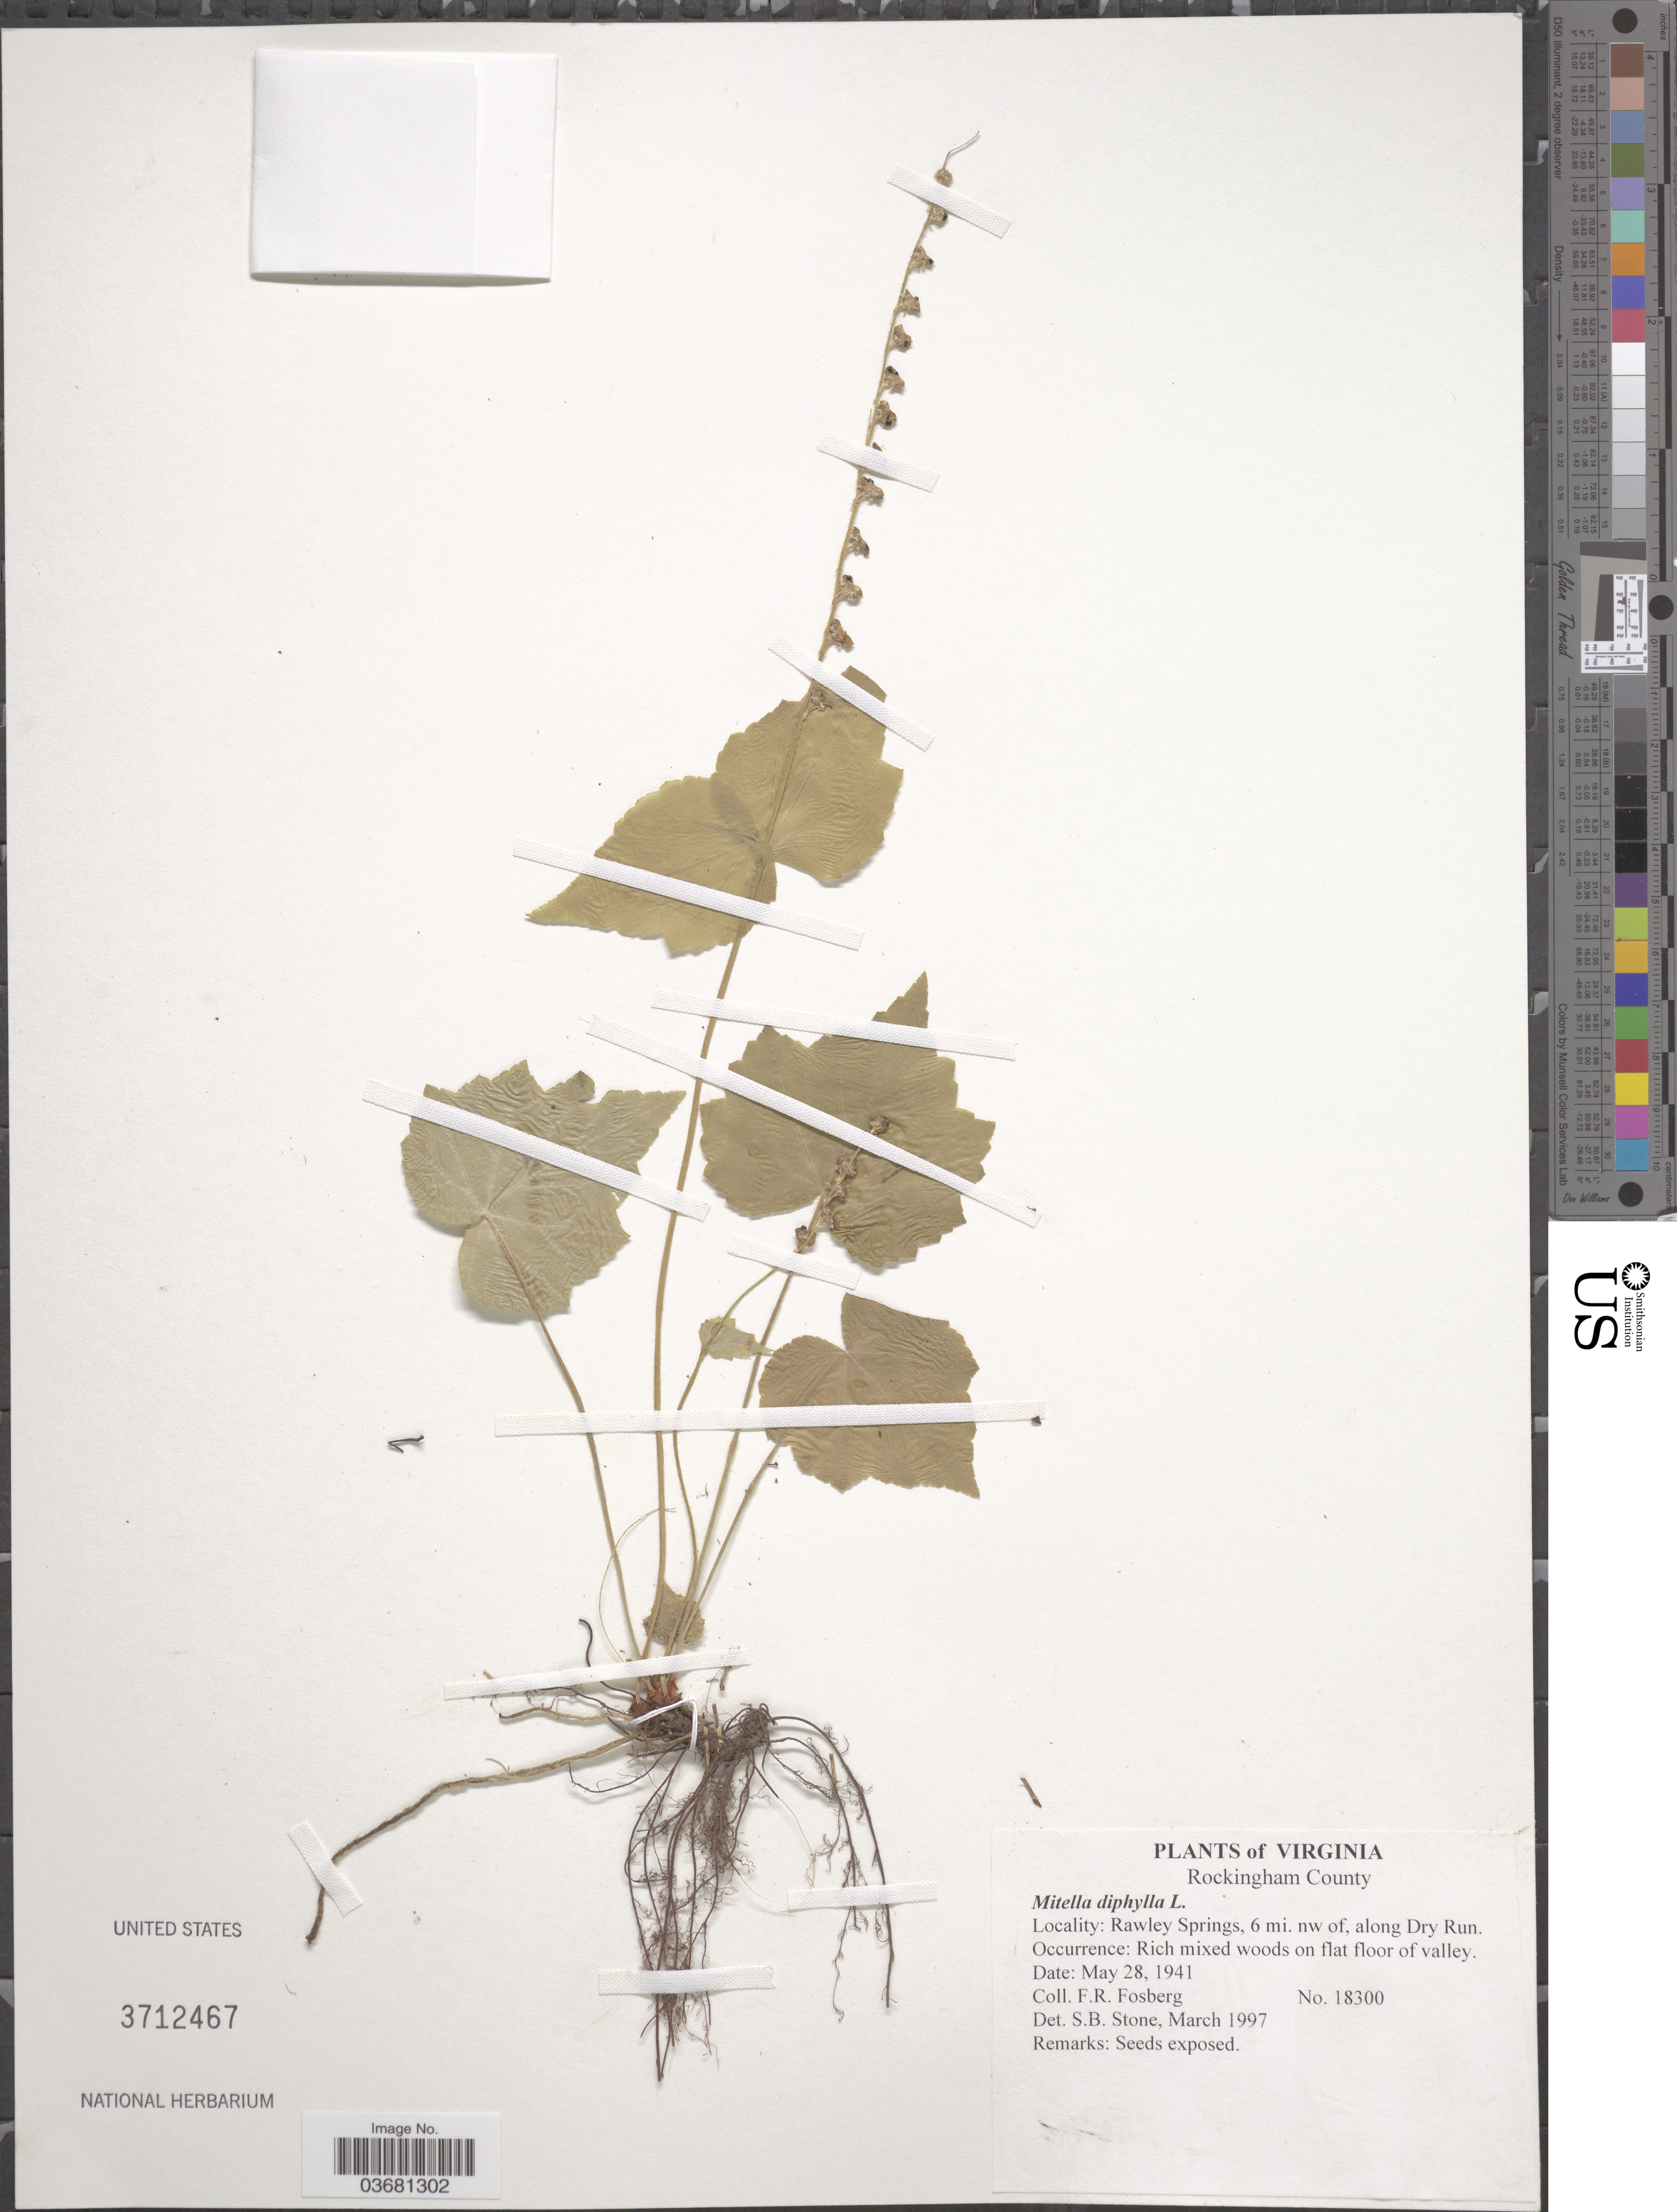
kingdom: Plantae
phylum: Tracheophyta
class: Magnoliopsida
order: Saxifragales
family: Saxifragaceae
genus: Mitella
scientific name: Mitella diphylla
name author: L.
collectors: F. R. Fosberg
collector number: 18300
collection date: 1941-05-28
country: United States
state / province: Virginia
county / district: Rockingham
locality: Rawley Springs, 6 mi. nw of, along Dry Run.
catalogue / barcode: US 3712467